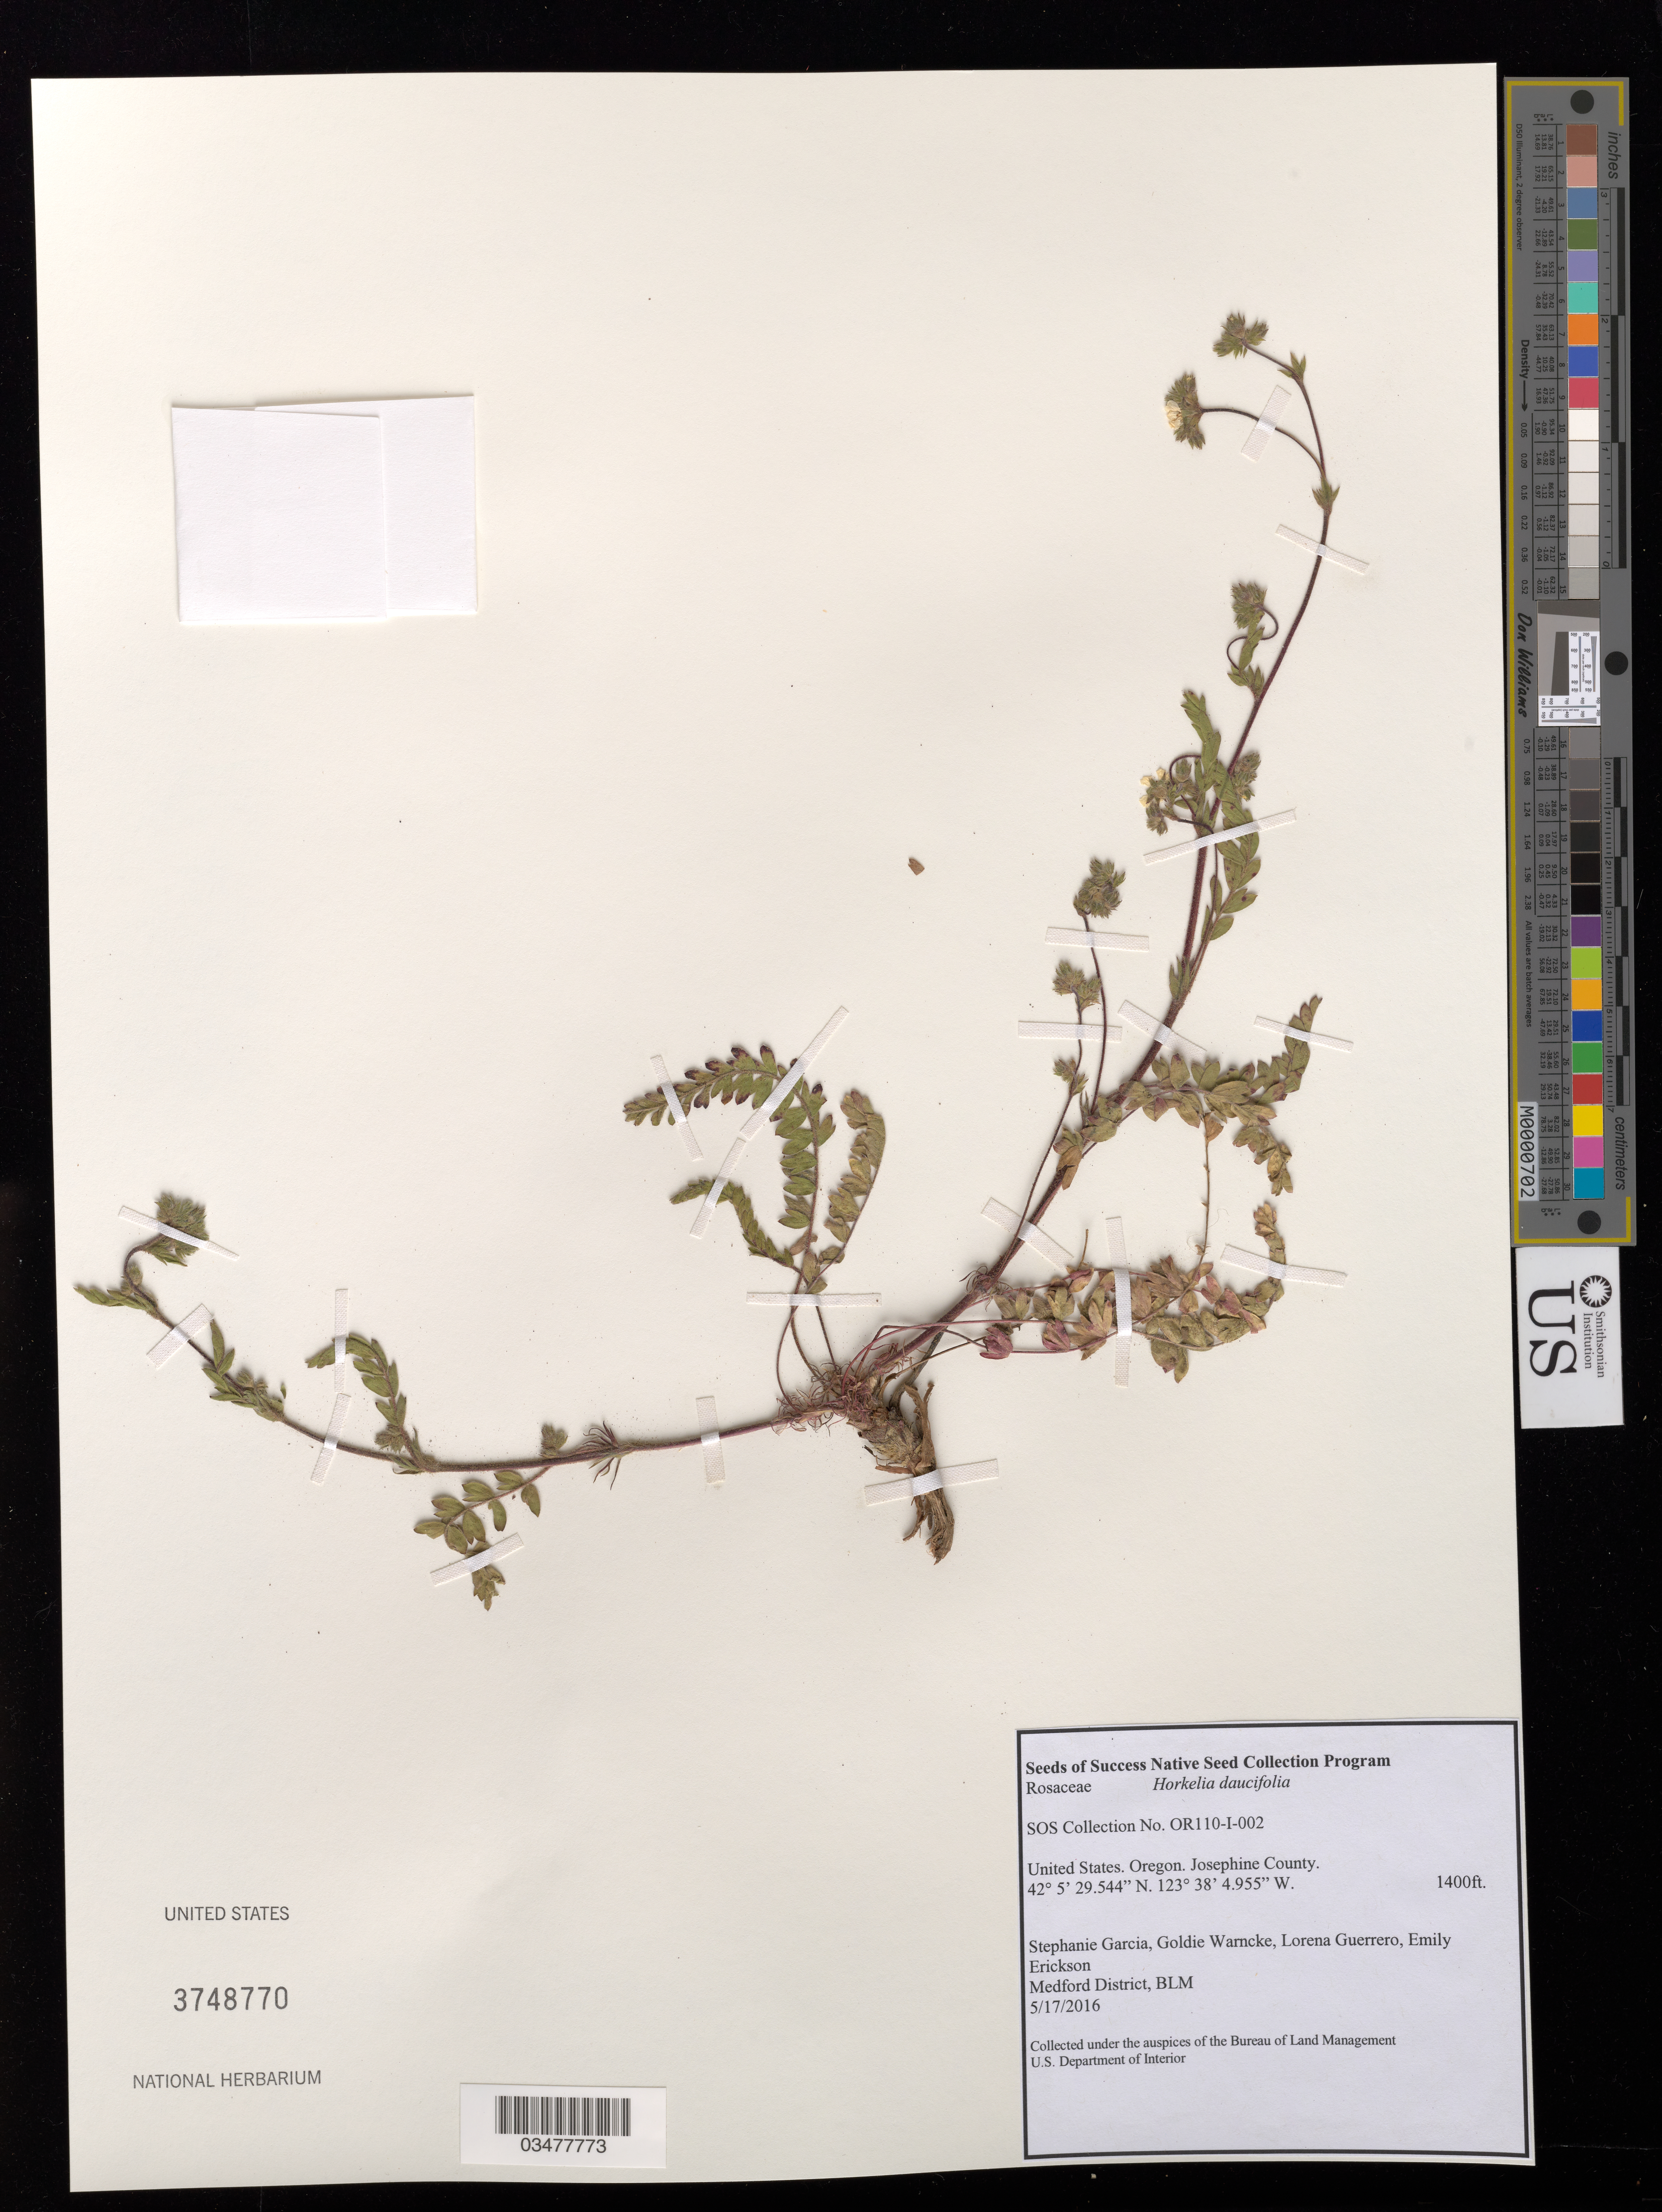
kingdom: Plantae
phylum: Tracheophyta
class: Magnoliopsida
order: Rosales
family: Rosaceae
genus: Horkelia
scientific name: Horkelia daucifolia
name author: (Greene) Rydb.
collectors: S. Garcia, G. Warncke, Guerrero, L. & E. Erickson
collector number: OR110-I-002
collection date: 2016-05-17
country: United States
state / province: Oregon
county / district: Josephine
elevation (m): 427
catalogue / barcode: US 3748770